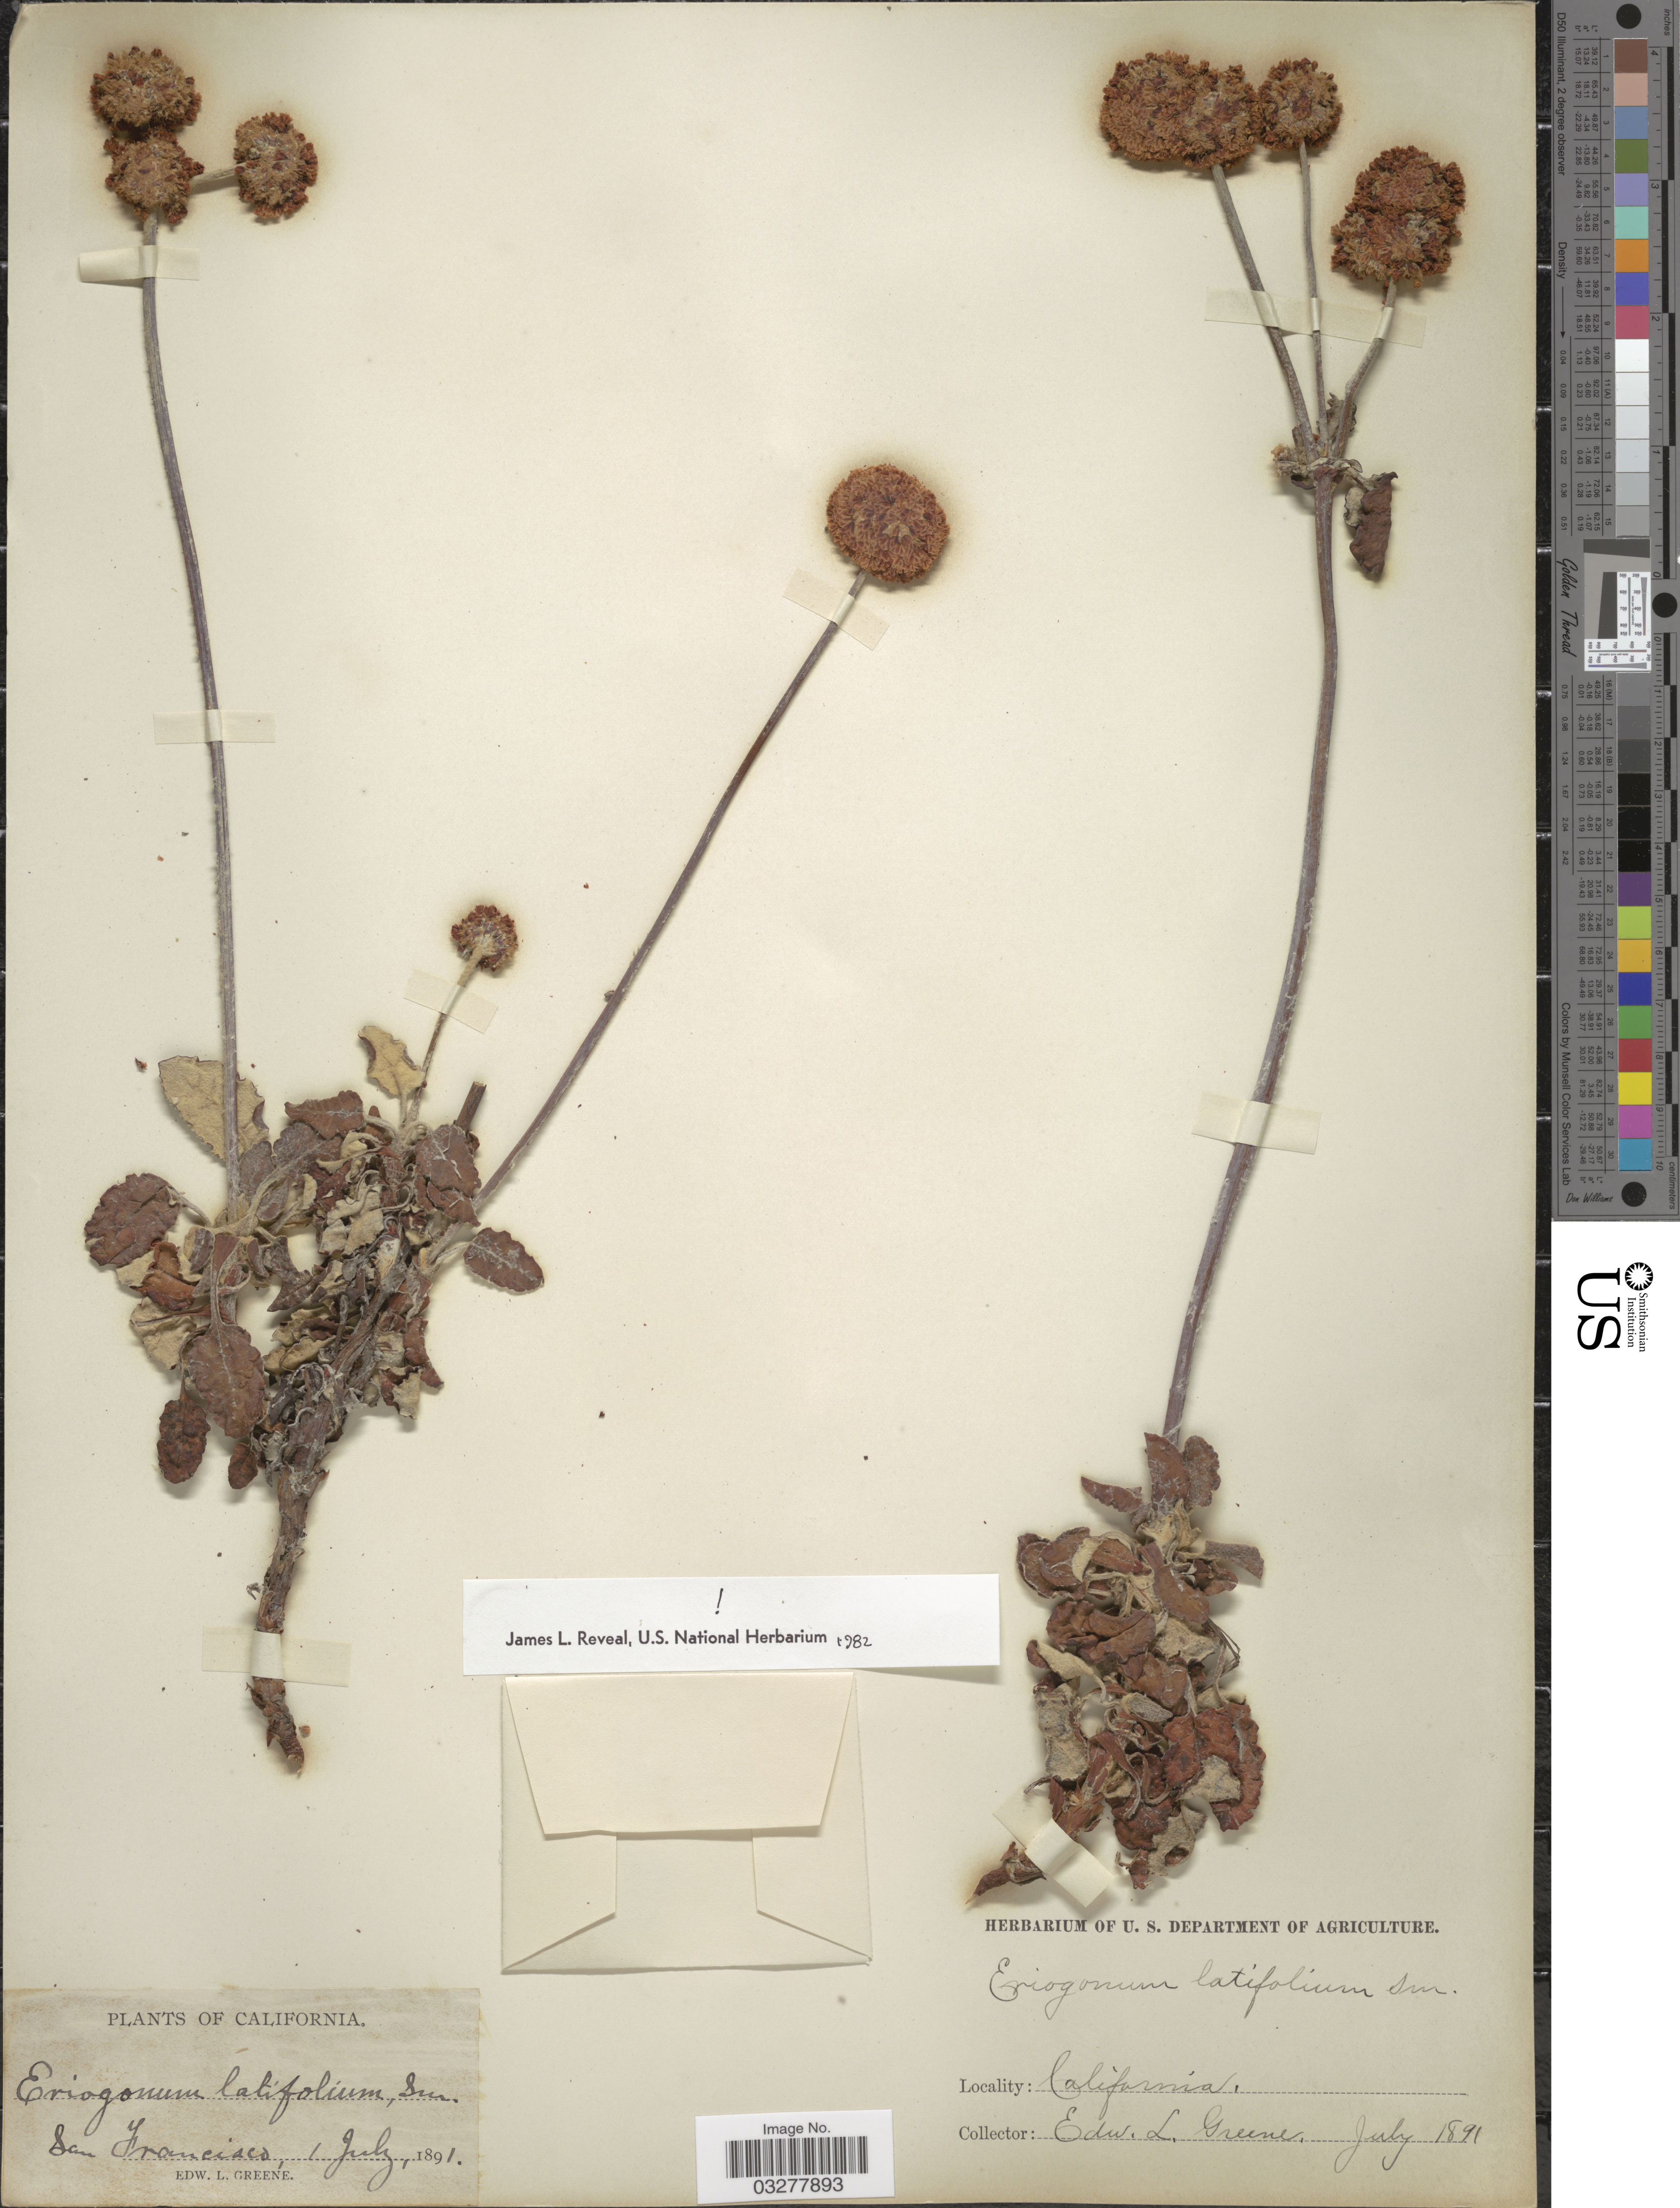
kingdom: Plantae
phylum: Tracheophyta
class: Magnoliopsida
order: Caryophyllales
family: Polygonaceae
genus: Eriogonum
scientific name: Eriogonum latifolium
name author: Sm.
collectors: E. L. Greene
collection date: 1891-07-01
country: United States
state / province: California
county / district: San Francisco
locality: San Francisco.